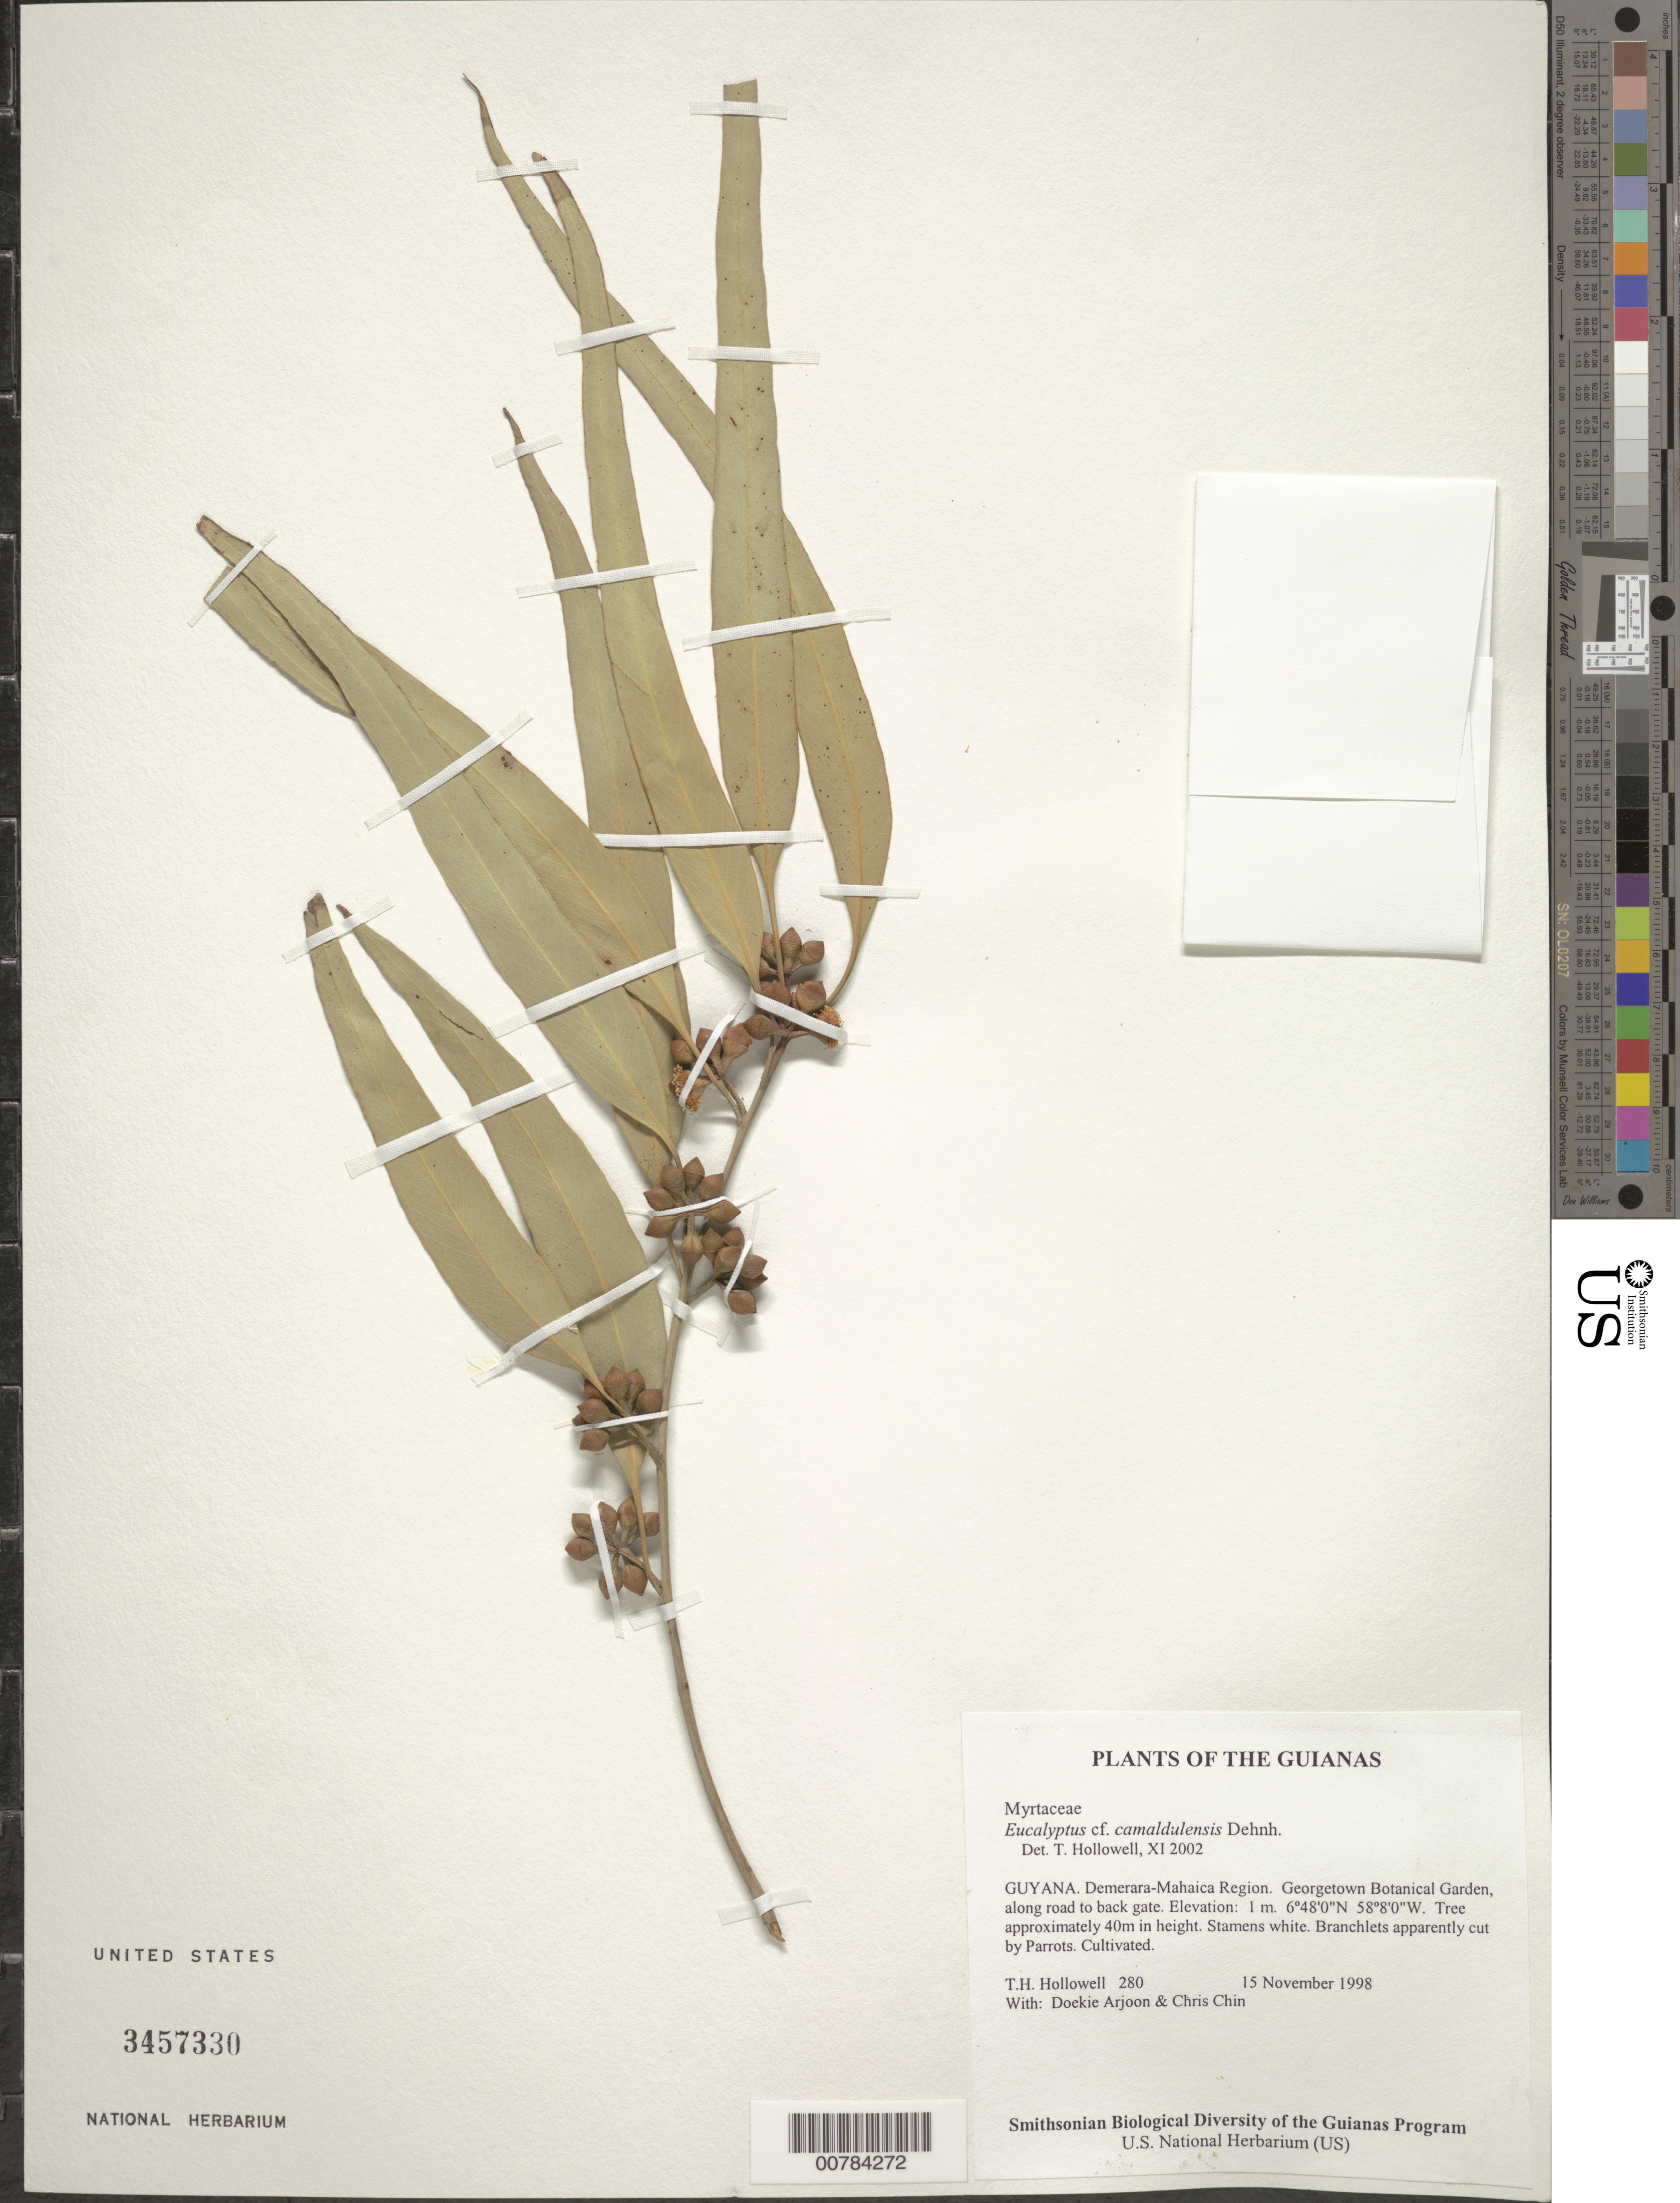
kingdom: Plantae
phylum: Tracheophyta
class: Magnoliopsida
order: Myrtales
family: Myrtaceae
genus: Eucalyptus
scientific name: Eucalyptus camaldulensis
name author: Dehnh.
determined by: Hollowell, T. H., (BOT), Smithsonian Institution - National Museum of Natural History (UNITED STATES)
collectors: T. Hollowell, D. Arjoon & C. Chin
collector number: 280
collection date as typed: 15 November 1998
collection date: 1998-11-15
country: Guyana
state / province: Demerara-Mahaica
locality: Georgetown Botanical Garden, along road to back gate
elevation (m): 1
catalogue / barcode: US 3457330